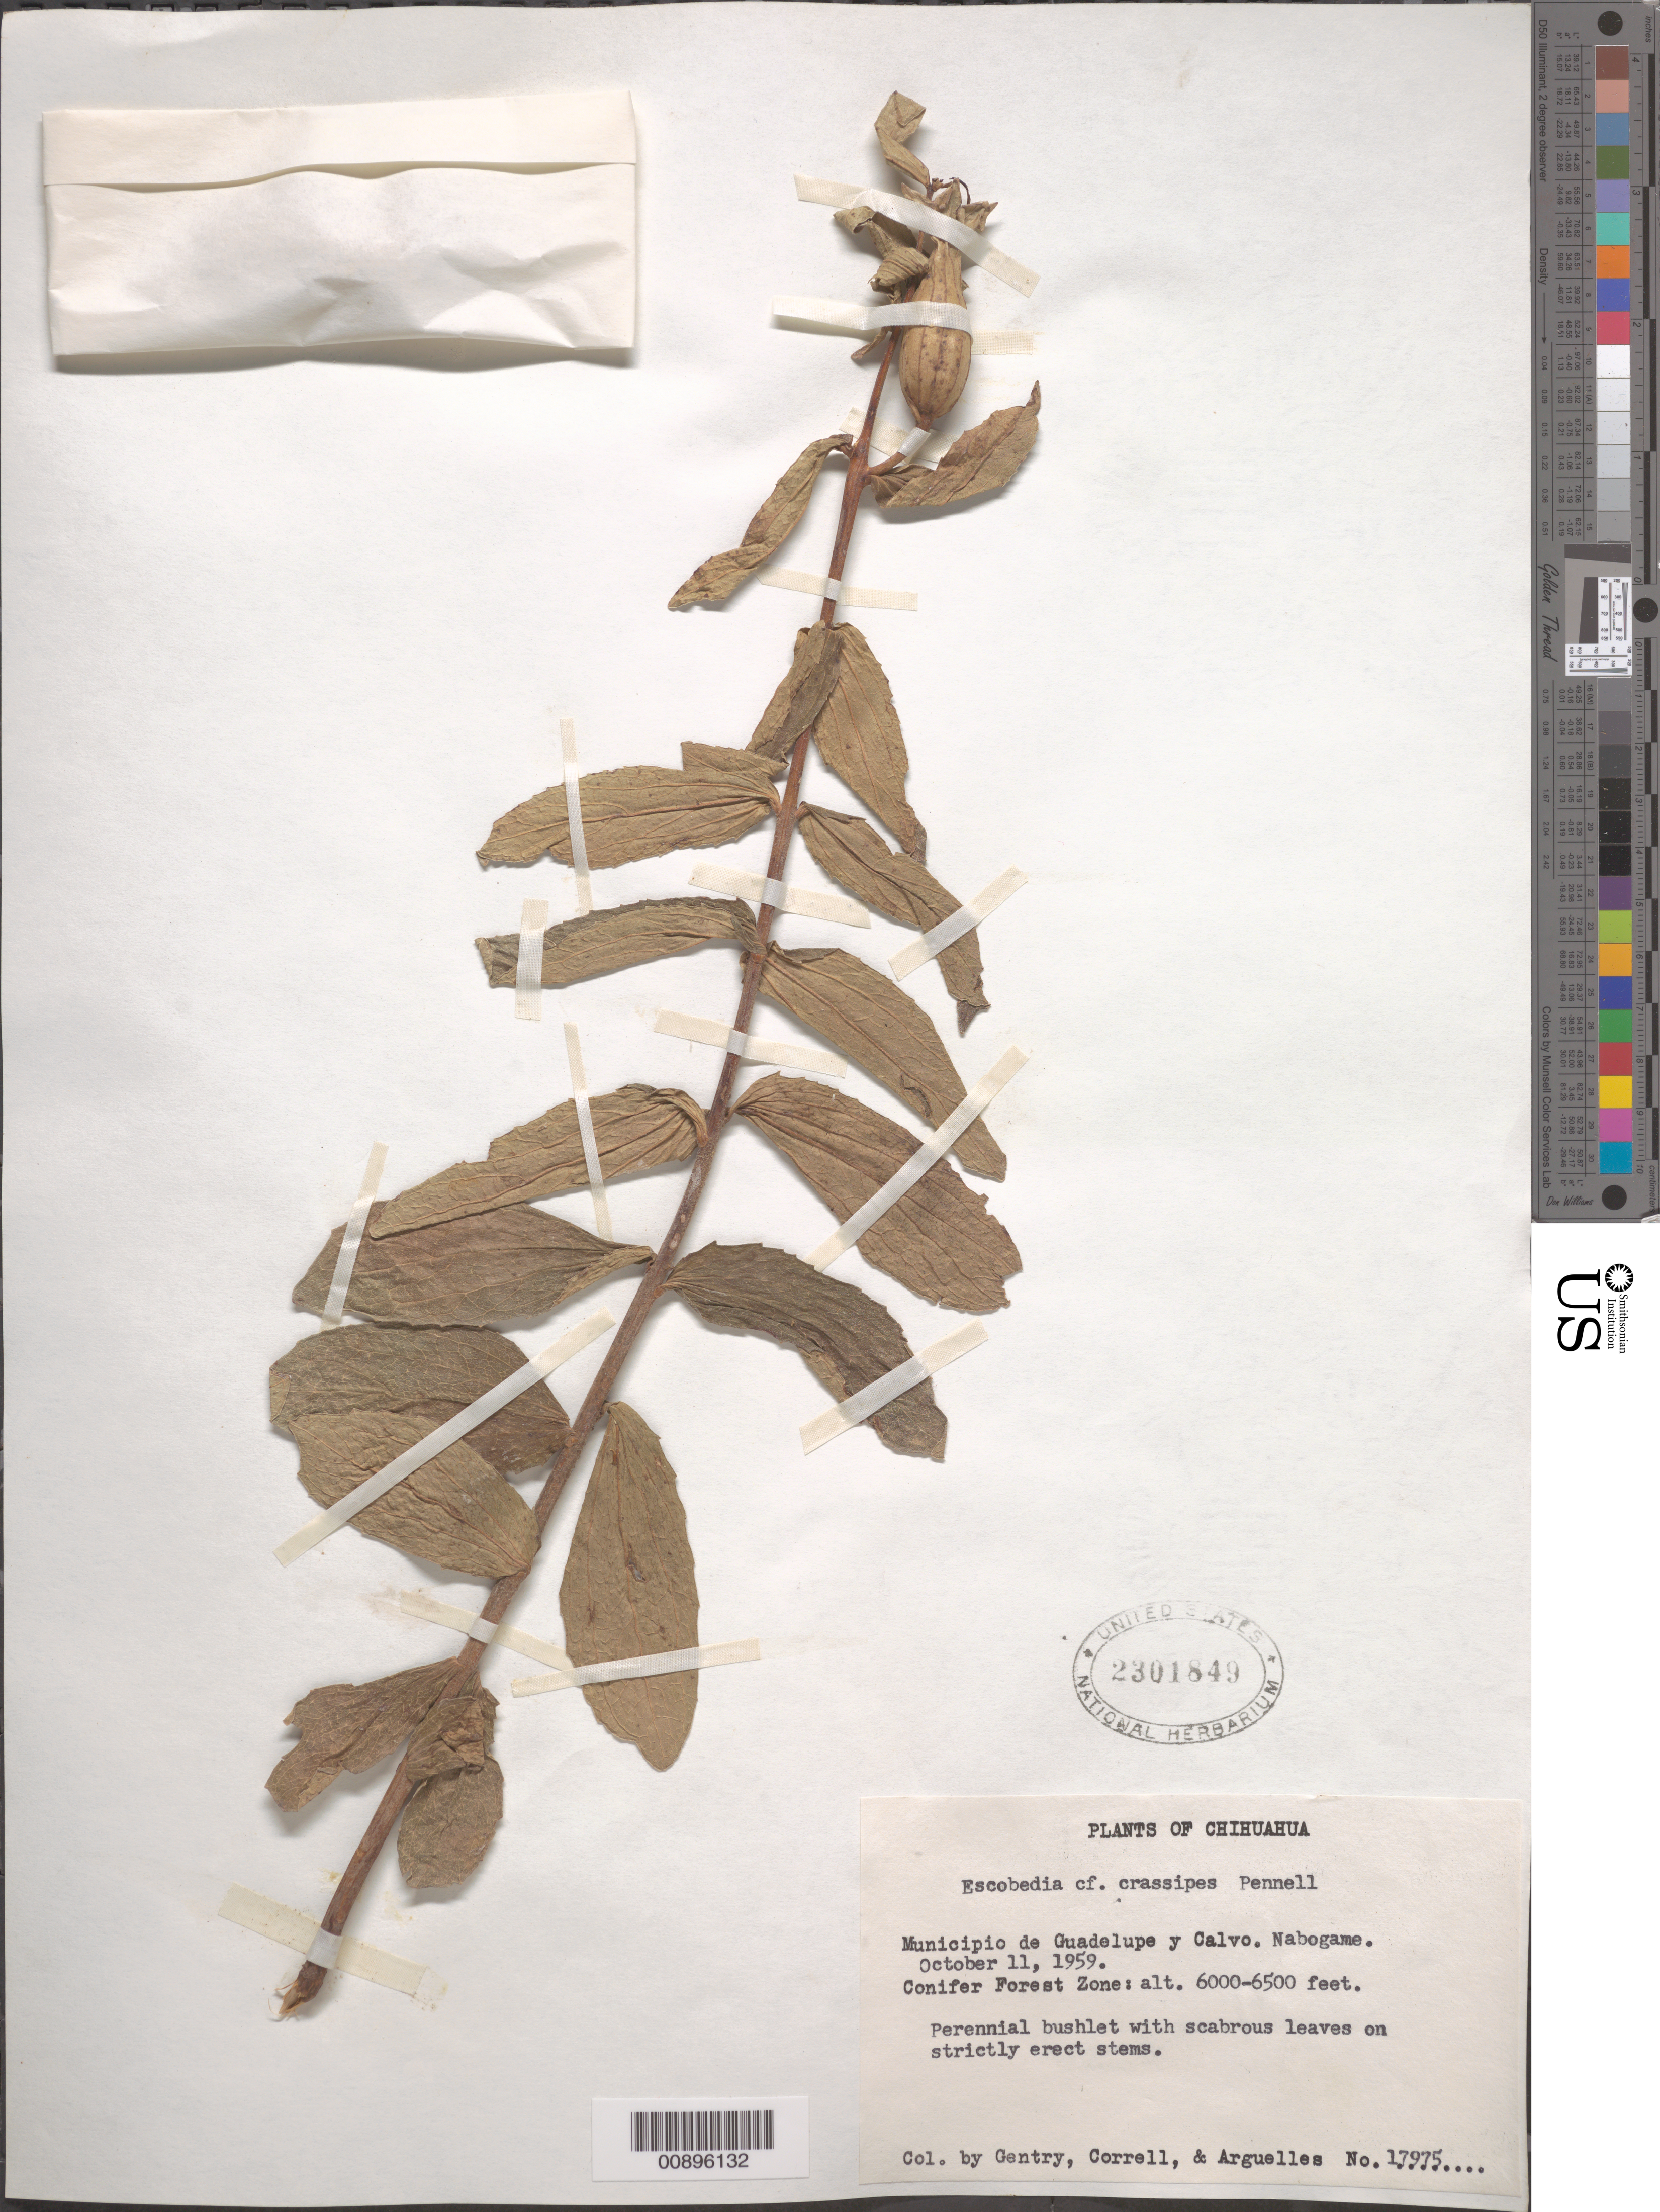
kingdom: Plantae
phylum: Tracheophyta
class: Magnoliopsida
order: Lamiales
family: Orobanchaceae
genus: Escobedia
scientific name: Escobedia crassipes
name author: Pennell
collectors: Gentry, --, -- Correll & Arguelles, --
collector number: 17975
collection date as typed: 11 Oct 1959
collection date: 1959-10-11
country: Mexico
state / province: Chihuahua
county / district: Guadalupe y Calvo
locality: Nabogame, Chihuahua.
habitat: Conifer Forest Zone.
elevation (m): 1829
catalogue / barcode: US 2301849